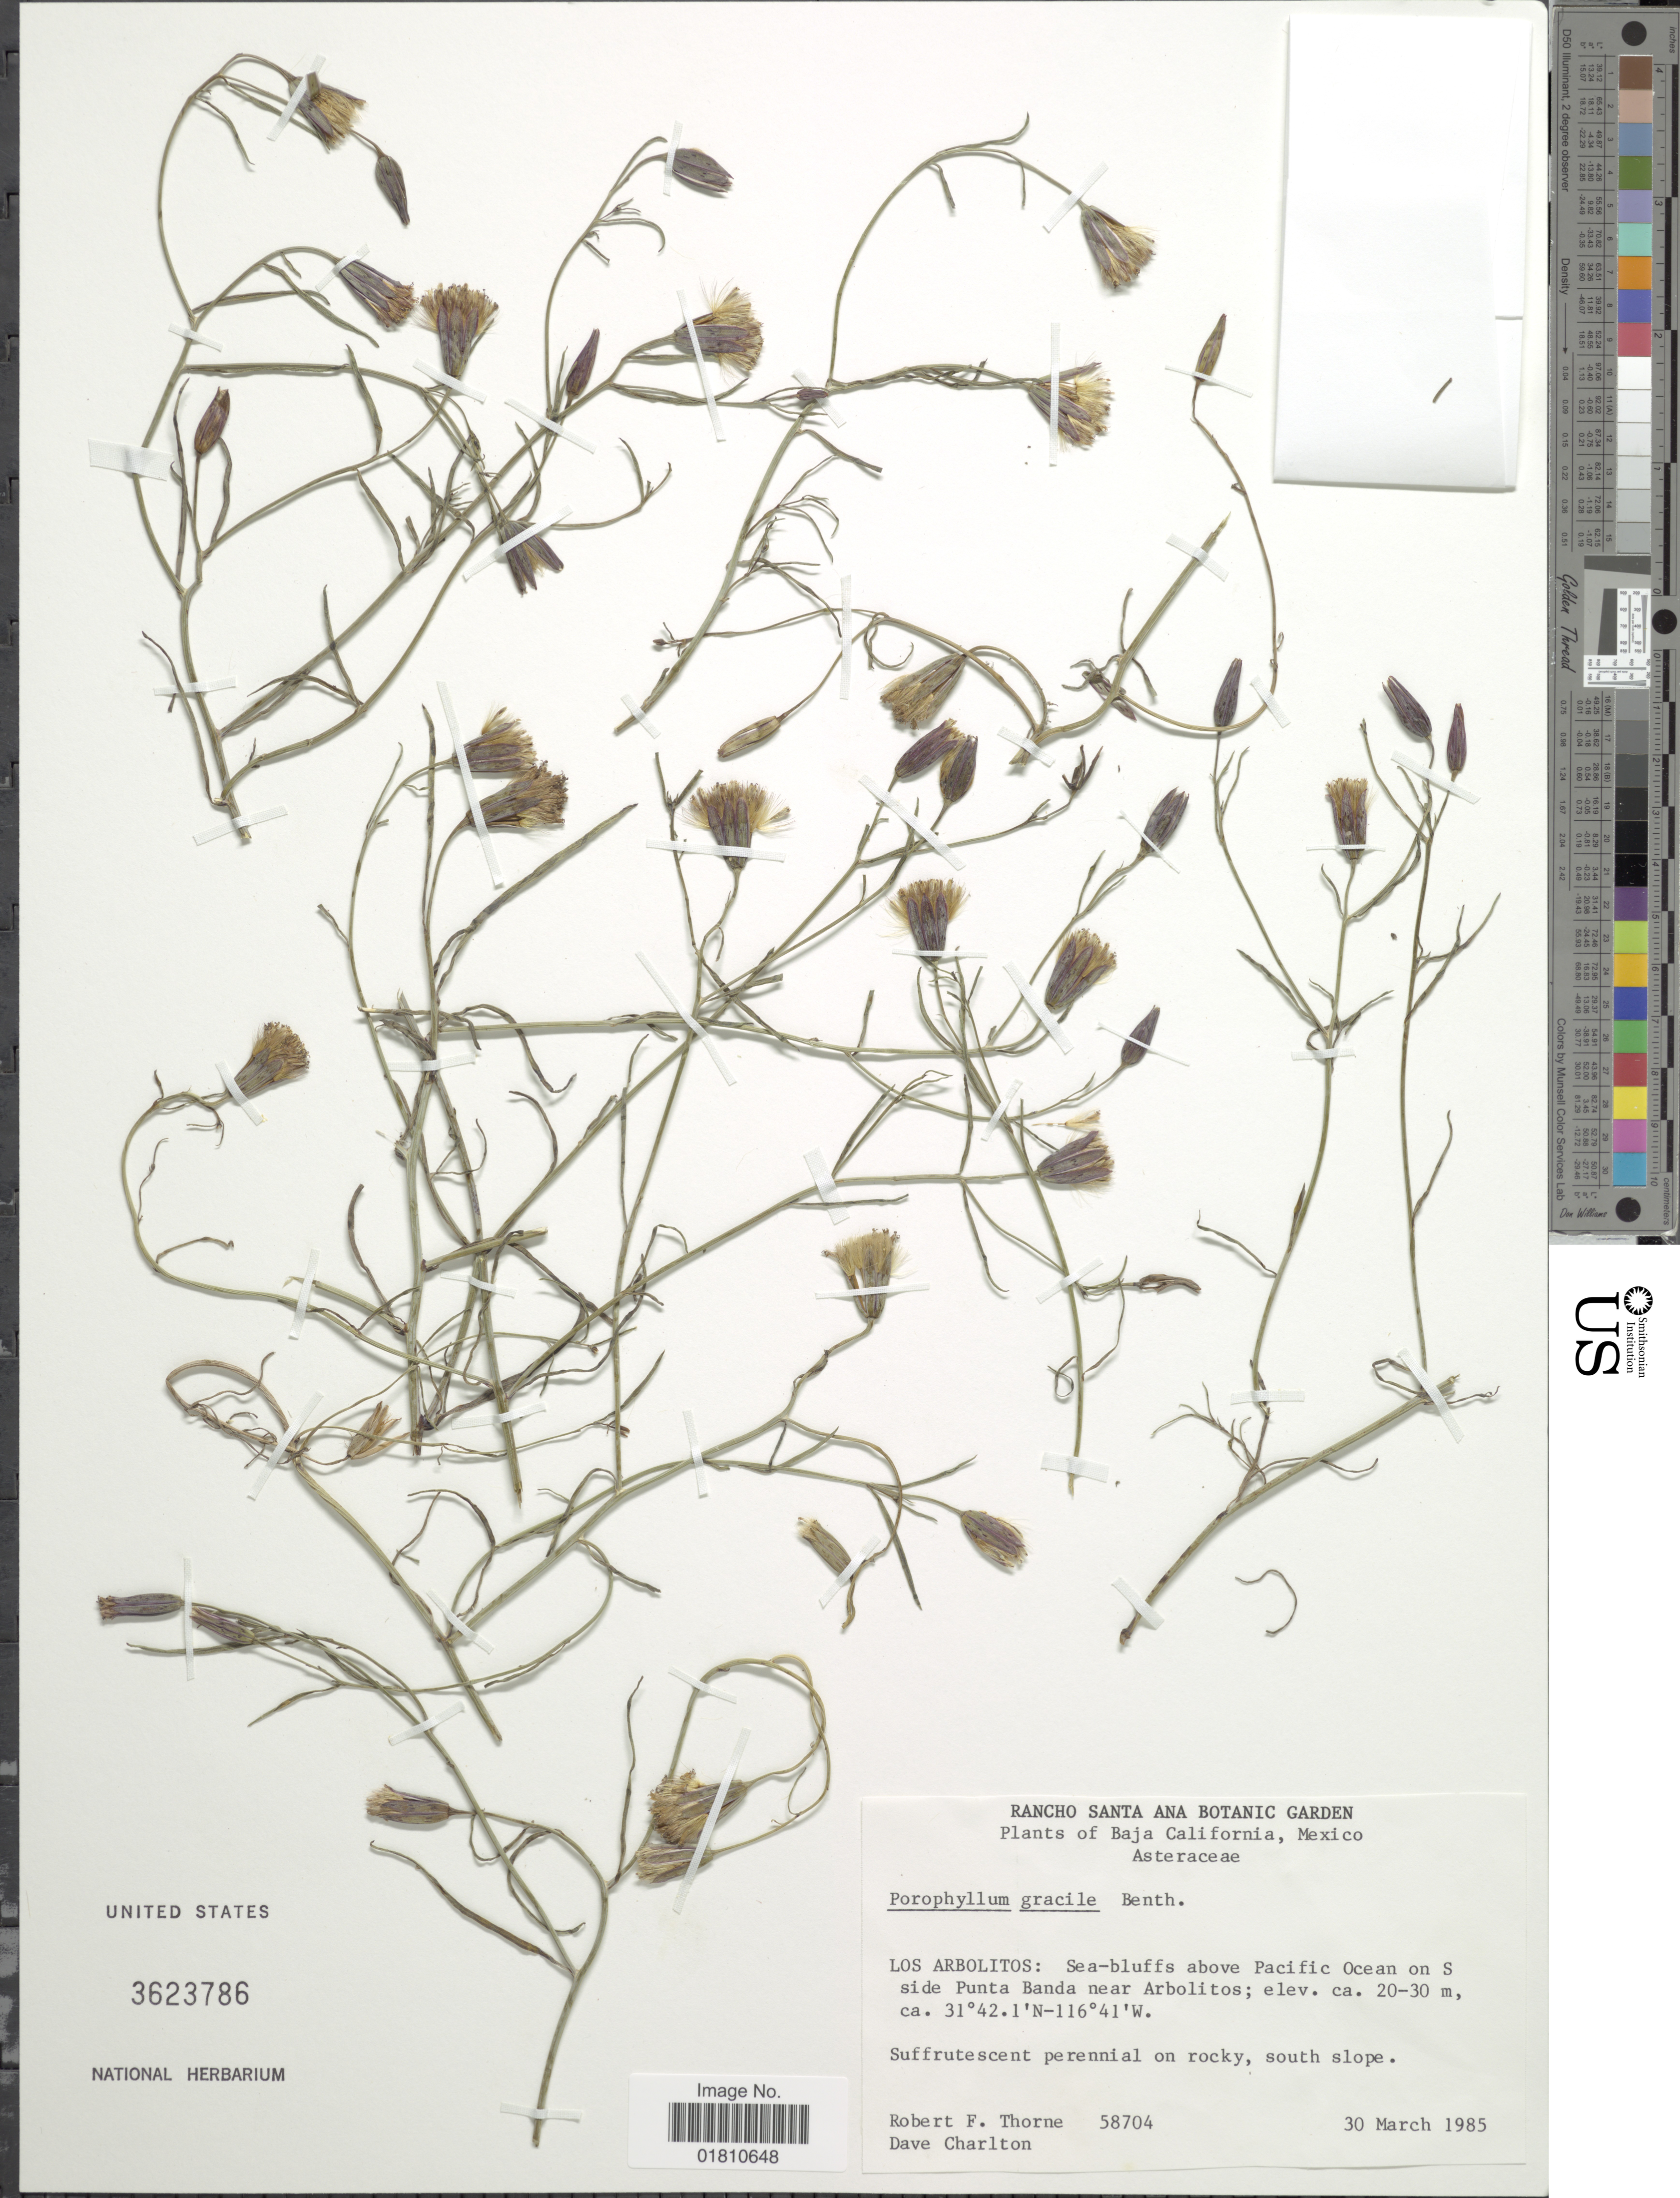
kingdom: Plantae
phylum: Tracheophyta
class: Magnoliopsida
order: Asterales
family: Asteraceae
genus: Porophyllum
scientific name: Porophyllum gracile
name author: Benth.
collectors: R. F. Thorne & D. Charlton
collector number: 58704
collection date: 1985-03-30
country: Mexico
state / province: Baja California Sur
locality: Los Arbolitos: Sea-bluffs above Pacific Ocean on S side Punta Banda near Arbolitos, on rocky, south slope.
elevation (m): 20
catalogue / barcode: US 3623786